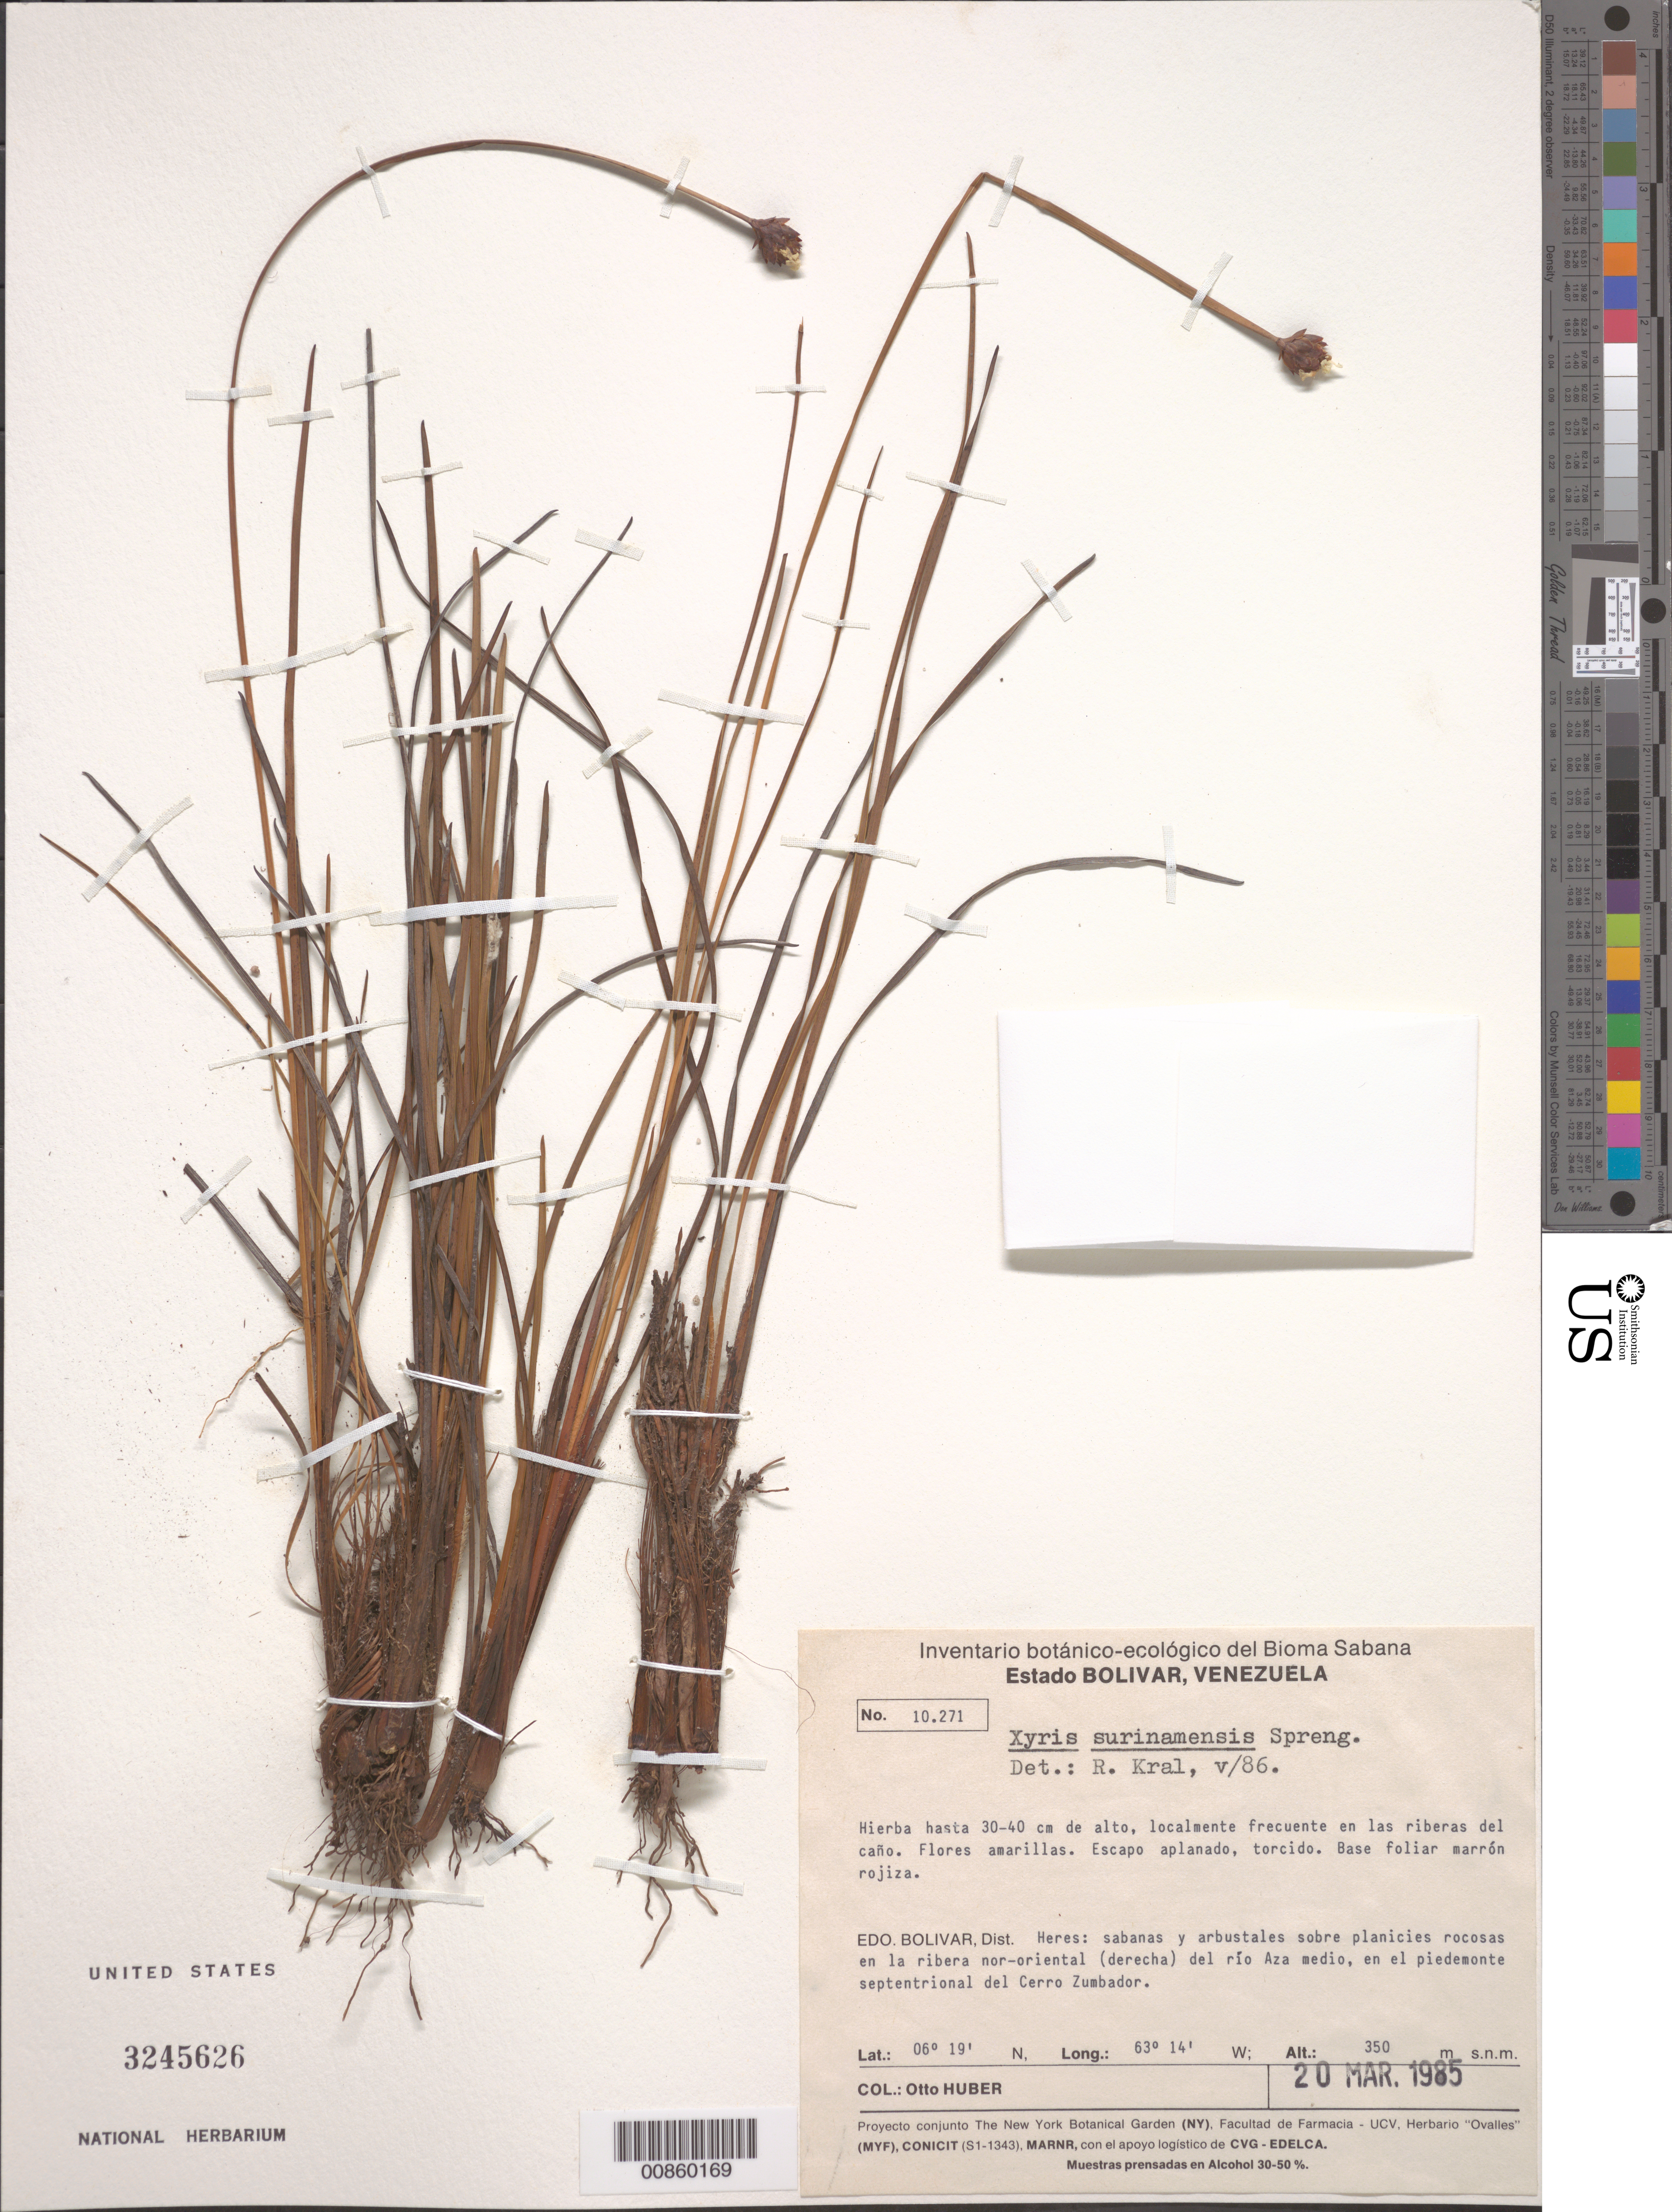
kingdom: Plantae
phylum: Tracheophyta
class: Liliopsida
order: Poales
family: Xyridaceae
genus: Xyris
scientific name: Xyris surinamensis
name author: A. Spreng.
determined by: Kral, Robert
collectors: O. Huber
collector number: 10271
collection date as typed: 20-Mar-85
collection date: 1985-03-20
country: Venezuela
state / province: Bolívar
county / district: Heres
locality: Río Aza medio, nor-oriental (derecha), en el piedemonte septentríonal del Cerro Zumbador.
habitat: En las riberas del caño; sabanas y arbustales sobre planicies rocosas.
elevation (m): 350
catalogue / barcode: US 3245626